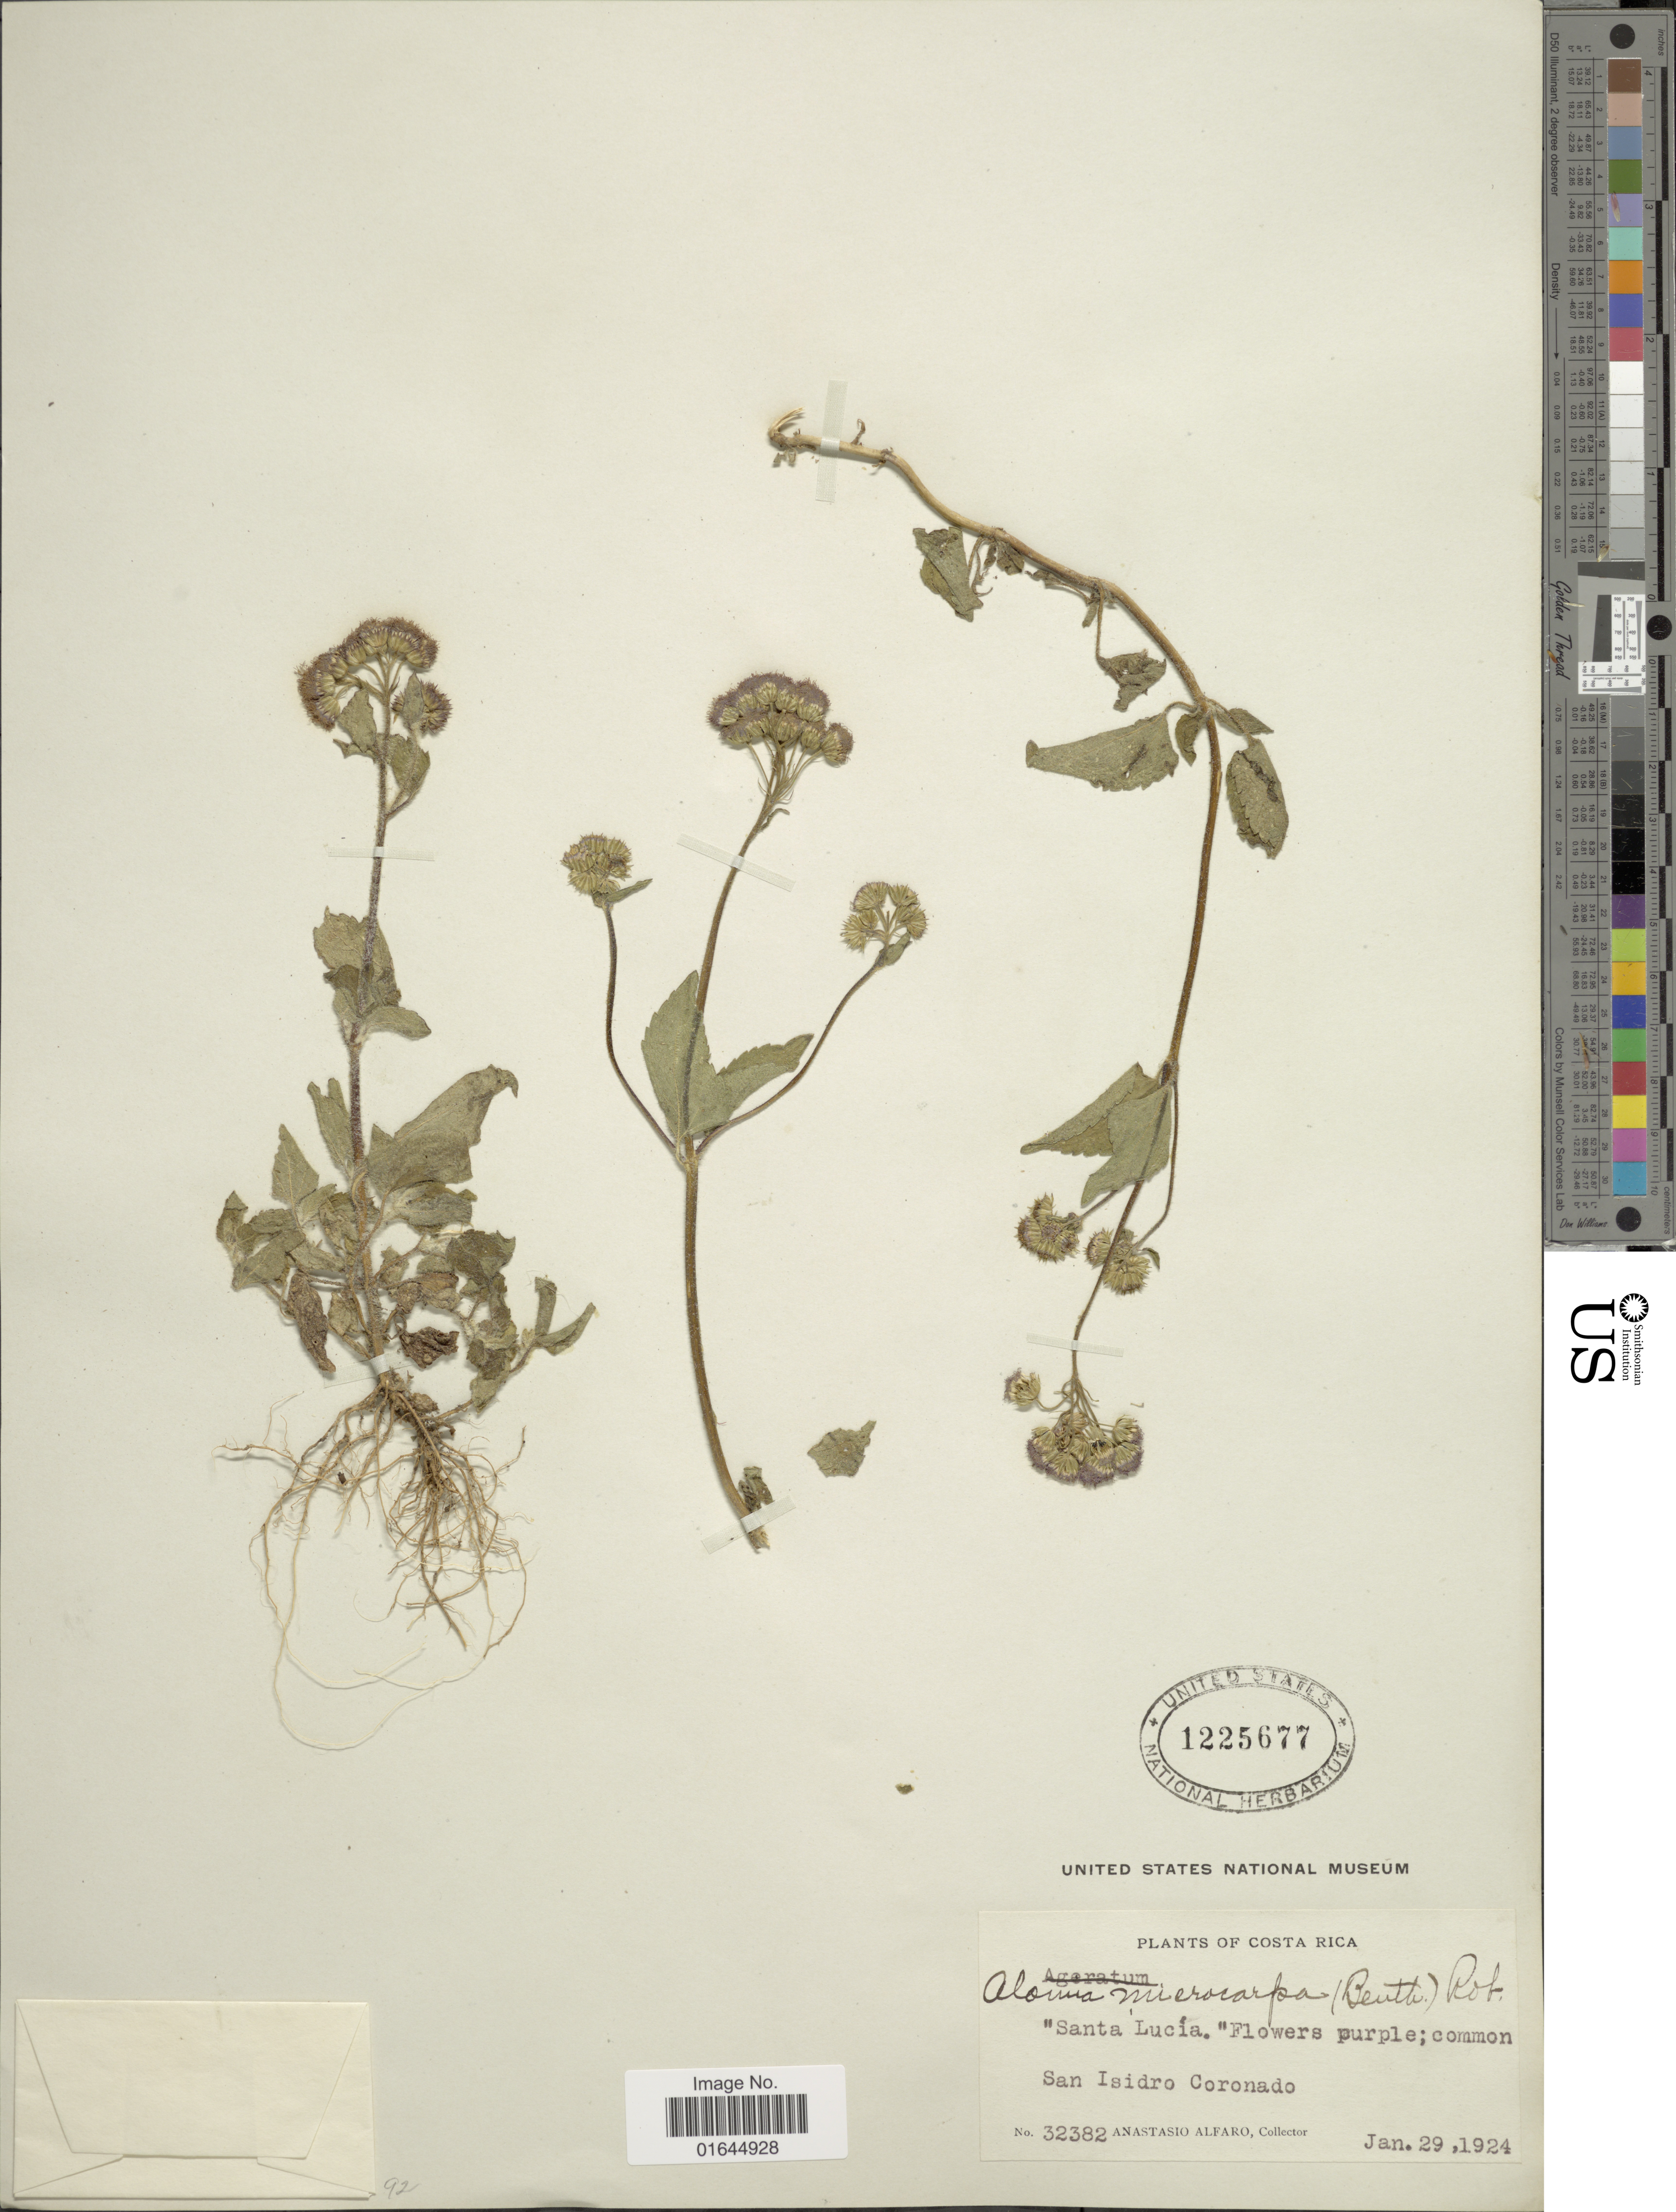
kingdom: Plantae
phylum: Tracheophyta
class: Magnoliopsida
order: Asterales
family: Asteraceae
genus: Ageratum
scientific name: Ageratum microcarpum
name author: (Benth. ex Oerst.) Hemsl.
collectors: A. Alfaro Gonzalez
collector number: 32382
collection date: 1924-01-29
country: Costa Rica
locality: San Isidro Coronado, "Santa Lucia".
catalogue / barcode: US 1225677